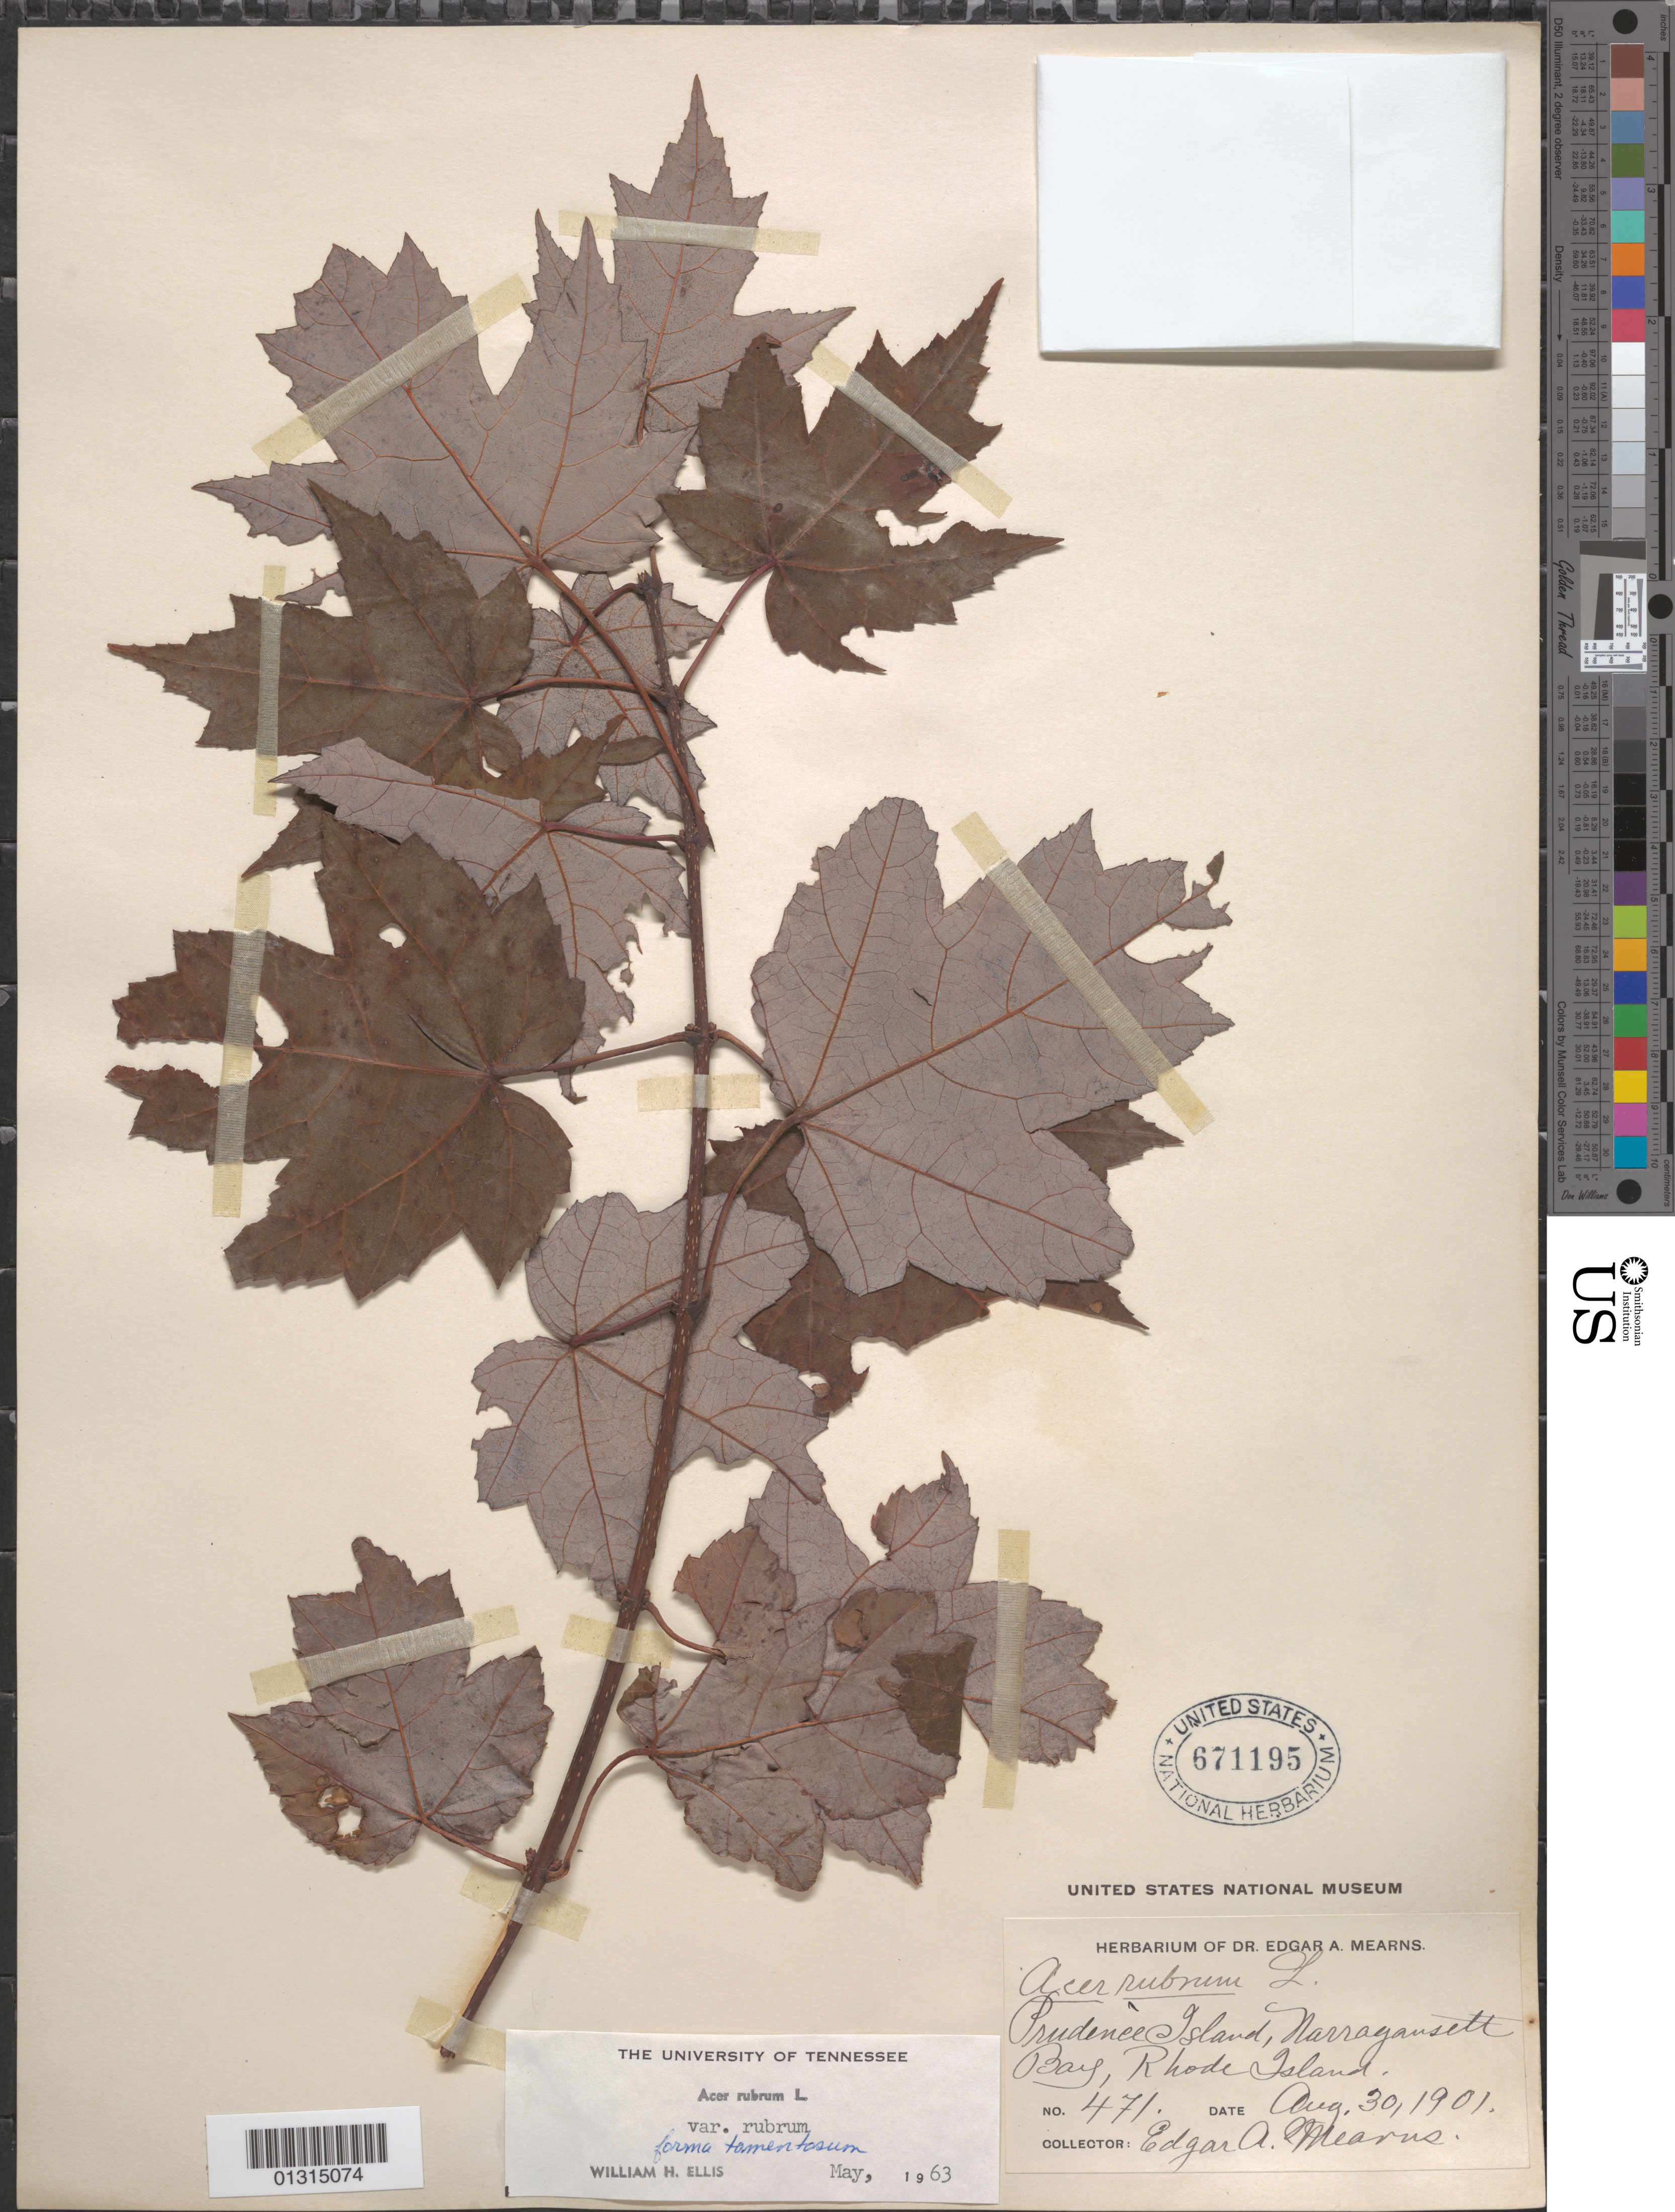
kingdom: Plantae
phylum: Tracheophyta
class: Magnoliopsida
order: Sapindales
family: Sapindaceae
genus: Acer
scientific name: Acer rubrum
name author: L.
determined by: Ellis, W. H.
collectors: E. A. Mearns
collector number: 471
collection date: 1901-08-30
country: United States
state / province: Rhode Island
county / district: Newport County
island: Prudence Island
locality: Prudence Island, Narragansett Bay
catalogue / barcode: US 671195